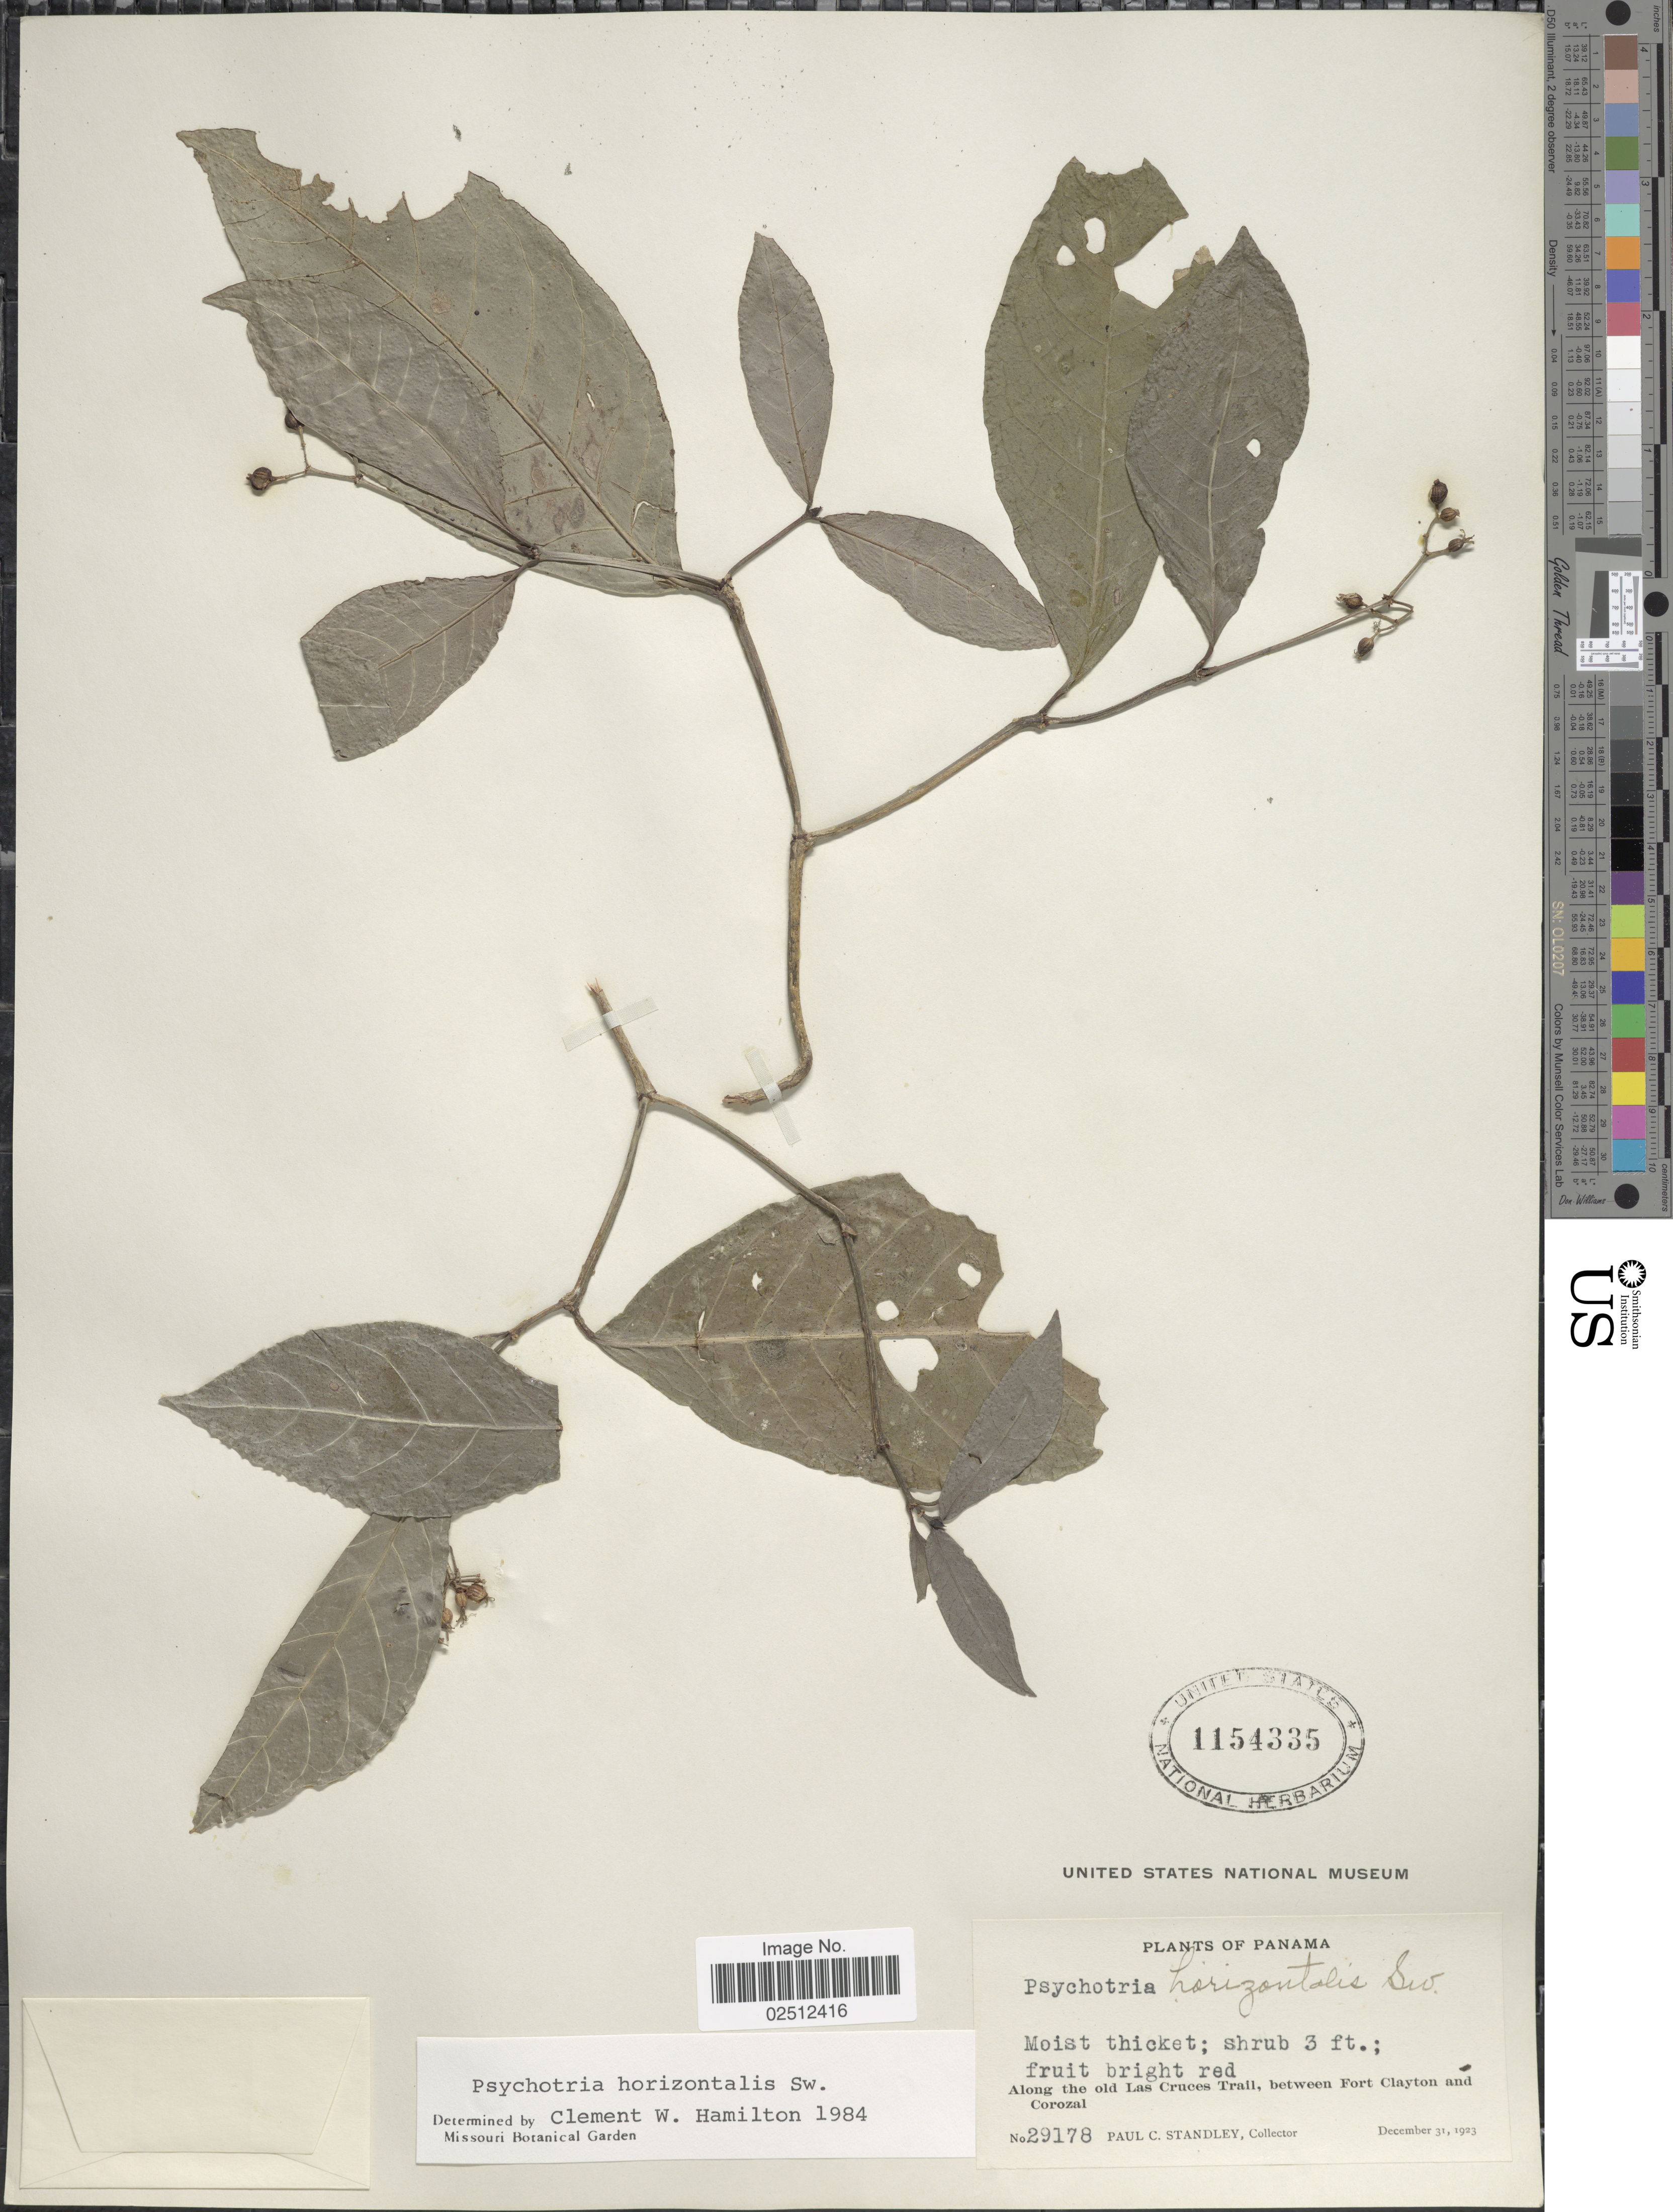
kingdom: Plantae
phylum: Tracheophyta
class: Magnoliopsida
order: Gentianales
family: Rubiaceae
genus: Psychotria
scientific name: Psychotria horizontalis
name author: Sw.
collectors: P. C. Standley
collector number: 29178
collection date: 1923-12-31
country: Panama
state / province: Panamá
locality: Along the old Las Cruces Trail, between Fort Clayton and Corozal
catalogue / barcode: US 1154335